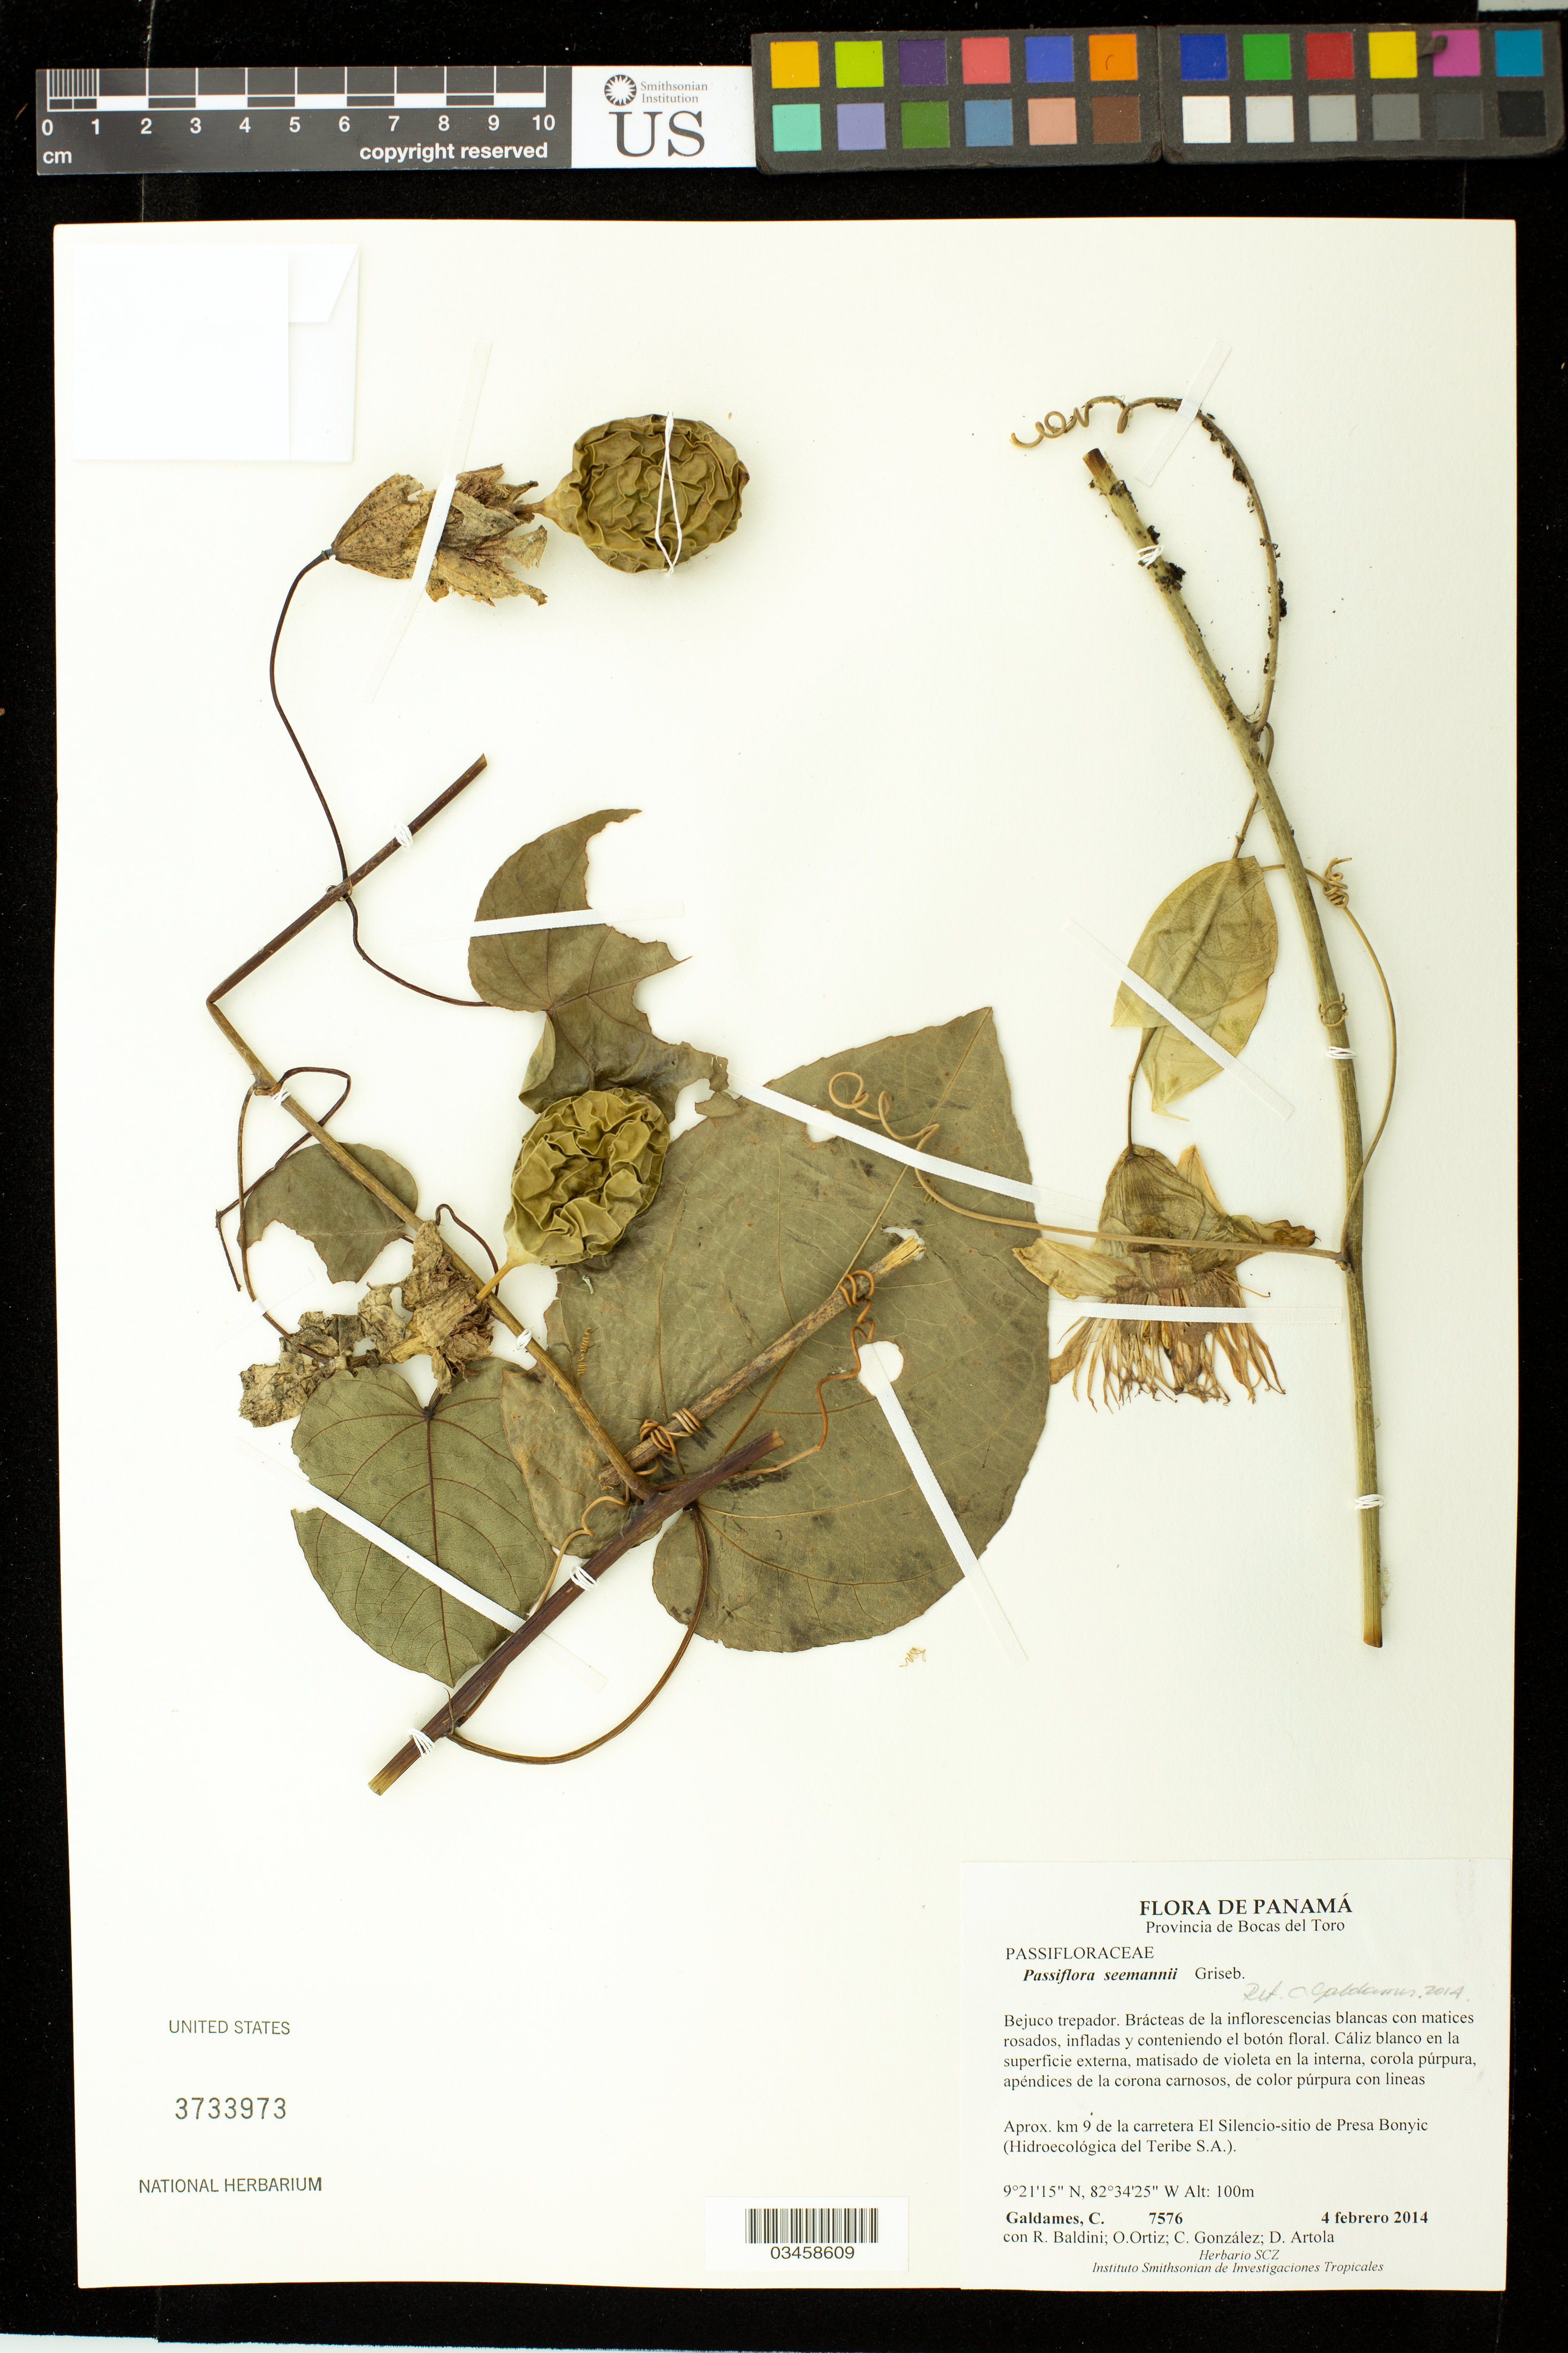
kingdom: Plantae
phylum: Tracheophyta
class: Magnoliopsida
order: Malpighiales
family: Passifloraceae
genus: Passiflora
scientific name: Passiflora seemannii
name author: Griseb.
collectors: C. Galdames, R. Baldini, O. O. Ortiz, C. Gonzalez & D. Artola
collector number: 7576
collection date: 2014-02-04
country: Panama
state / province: Bocas del Toro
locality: Aprox. km 9 de la carretera El Silencio-sitio de Presa Bonyic (Hidroecológica del Teribe S.A.)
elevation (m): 100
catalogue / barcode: US 3733973